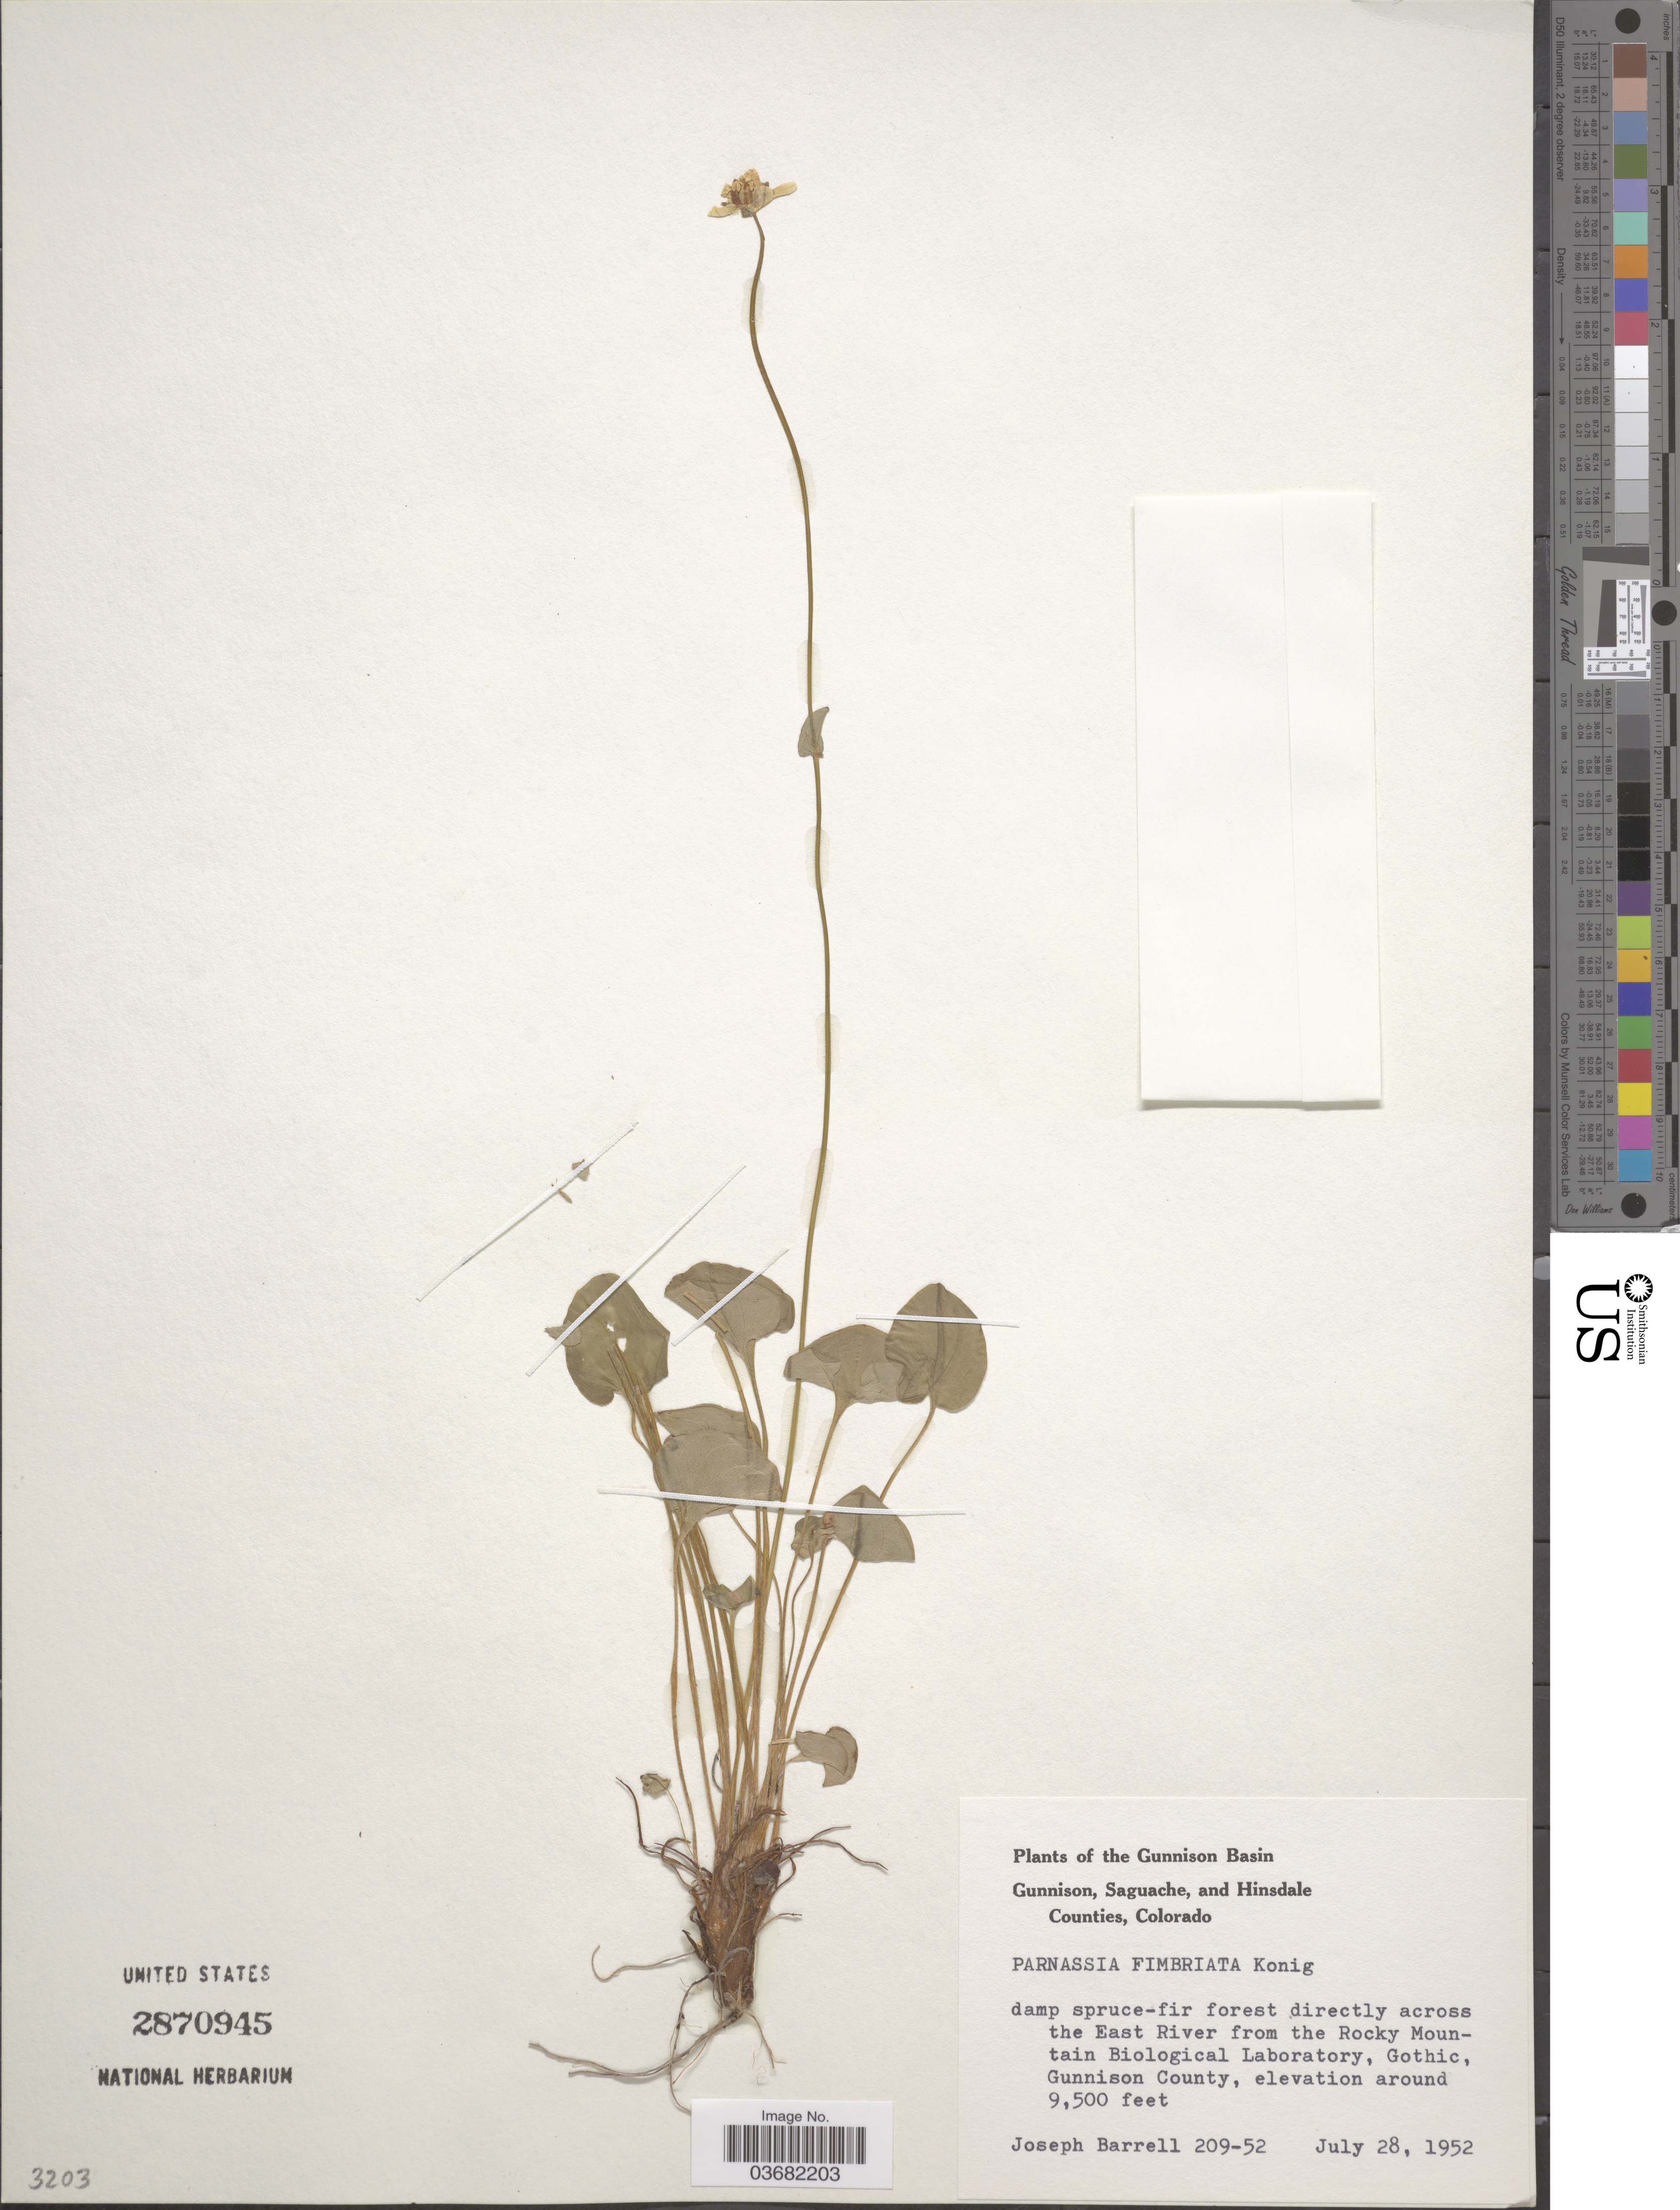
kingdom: Plantae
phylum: Tracheophyta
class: Magnoliopsida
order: Celastrales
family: Parnassiaceae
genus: Parnassia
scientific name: Parnassia fimbriata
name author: K.D. Koenig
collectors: J. Barrell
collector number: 209-52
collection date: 1952-07-28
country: United States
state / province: Colorado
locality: The Gunnison Basin. Damp spruce-fir forest directly across the East River from the Rocky Mountains Biological Laboratory, Gothic, Gunnison County.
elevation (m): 2896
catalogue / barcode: US 2870945